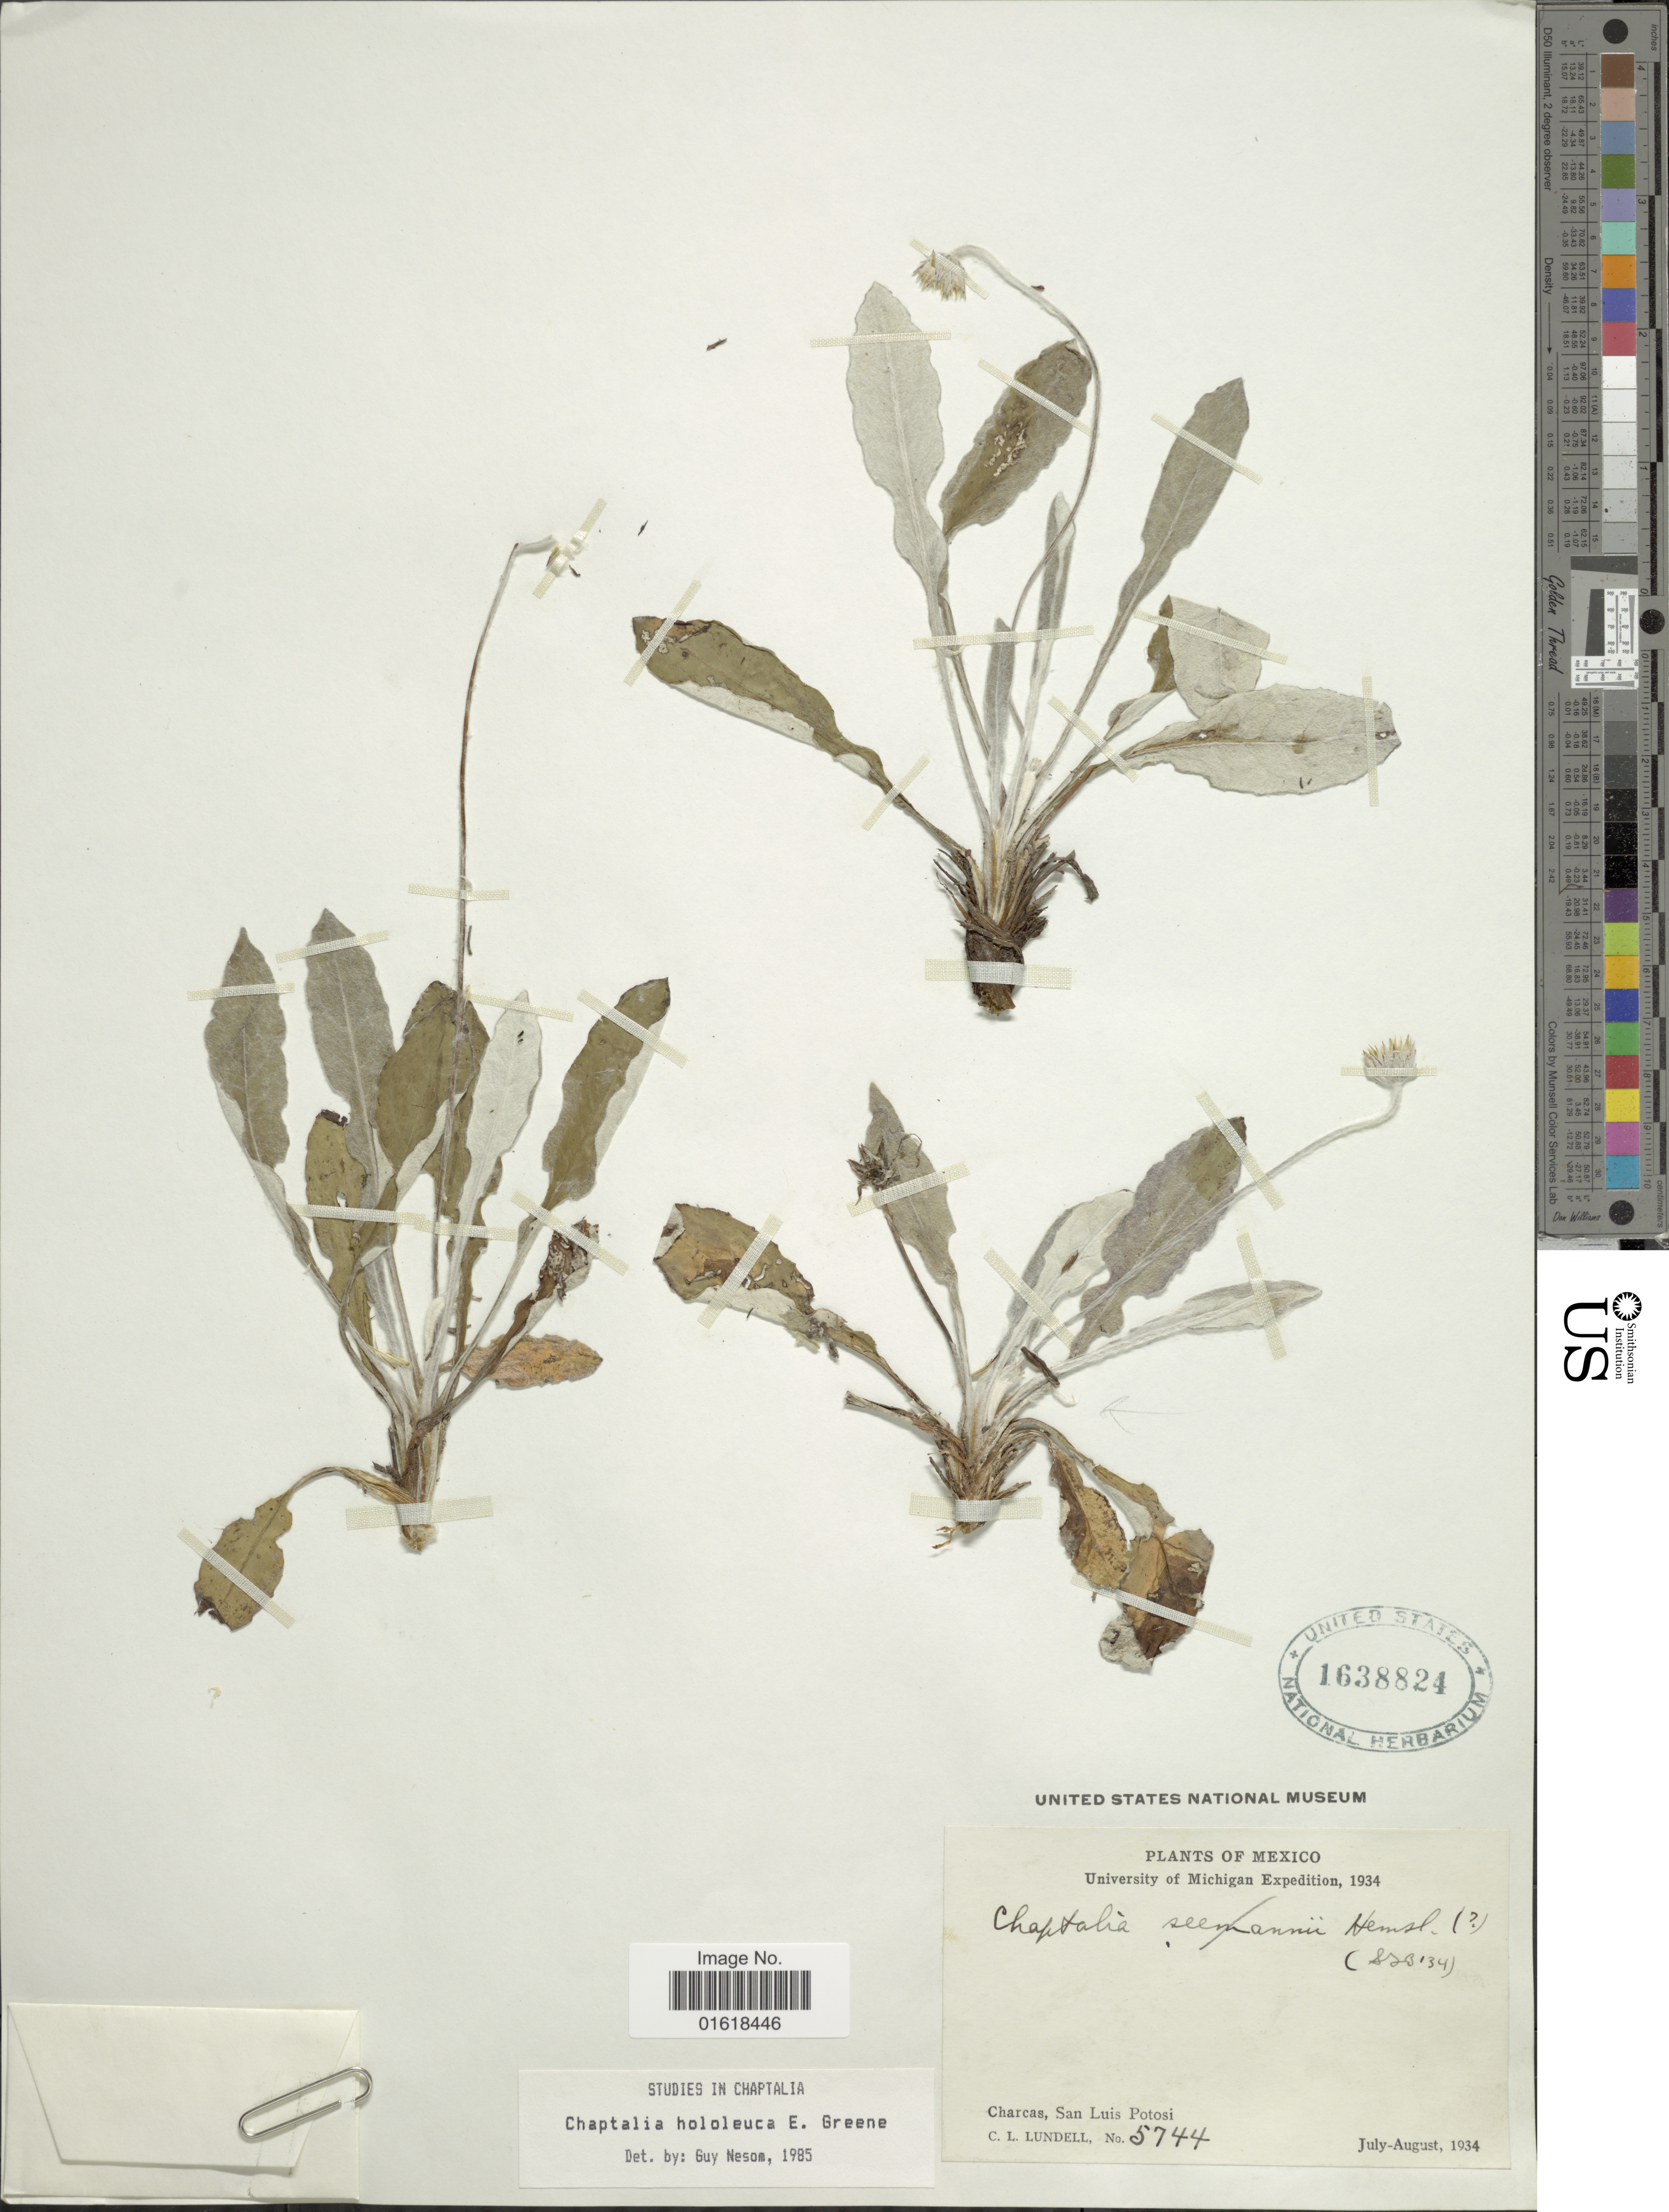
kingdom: Plantae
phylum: Tracheophyta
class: Magnoliopsida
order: Asterales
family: Asteraceae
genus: Chaptalia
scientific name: Chaptalia hololeuca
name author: Greene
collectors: C. L. Lundell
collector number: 5744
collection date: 1934-07/1934-08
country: Mexico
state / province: San Luis Potosí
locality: Charcas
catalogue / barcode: US 1638824